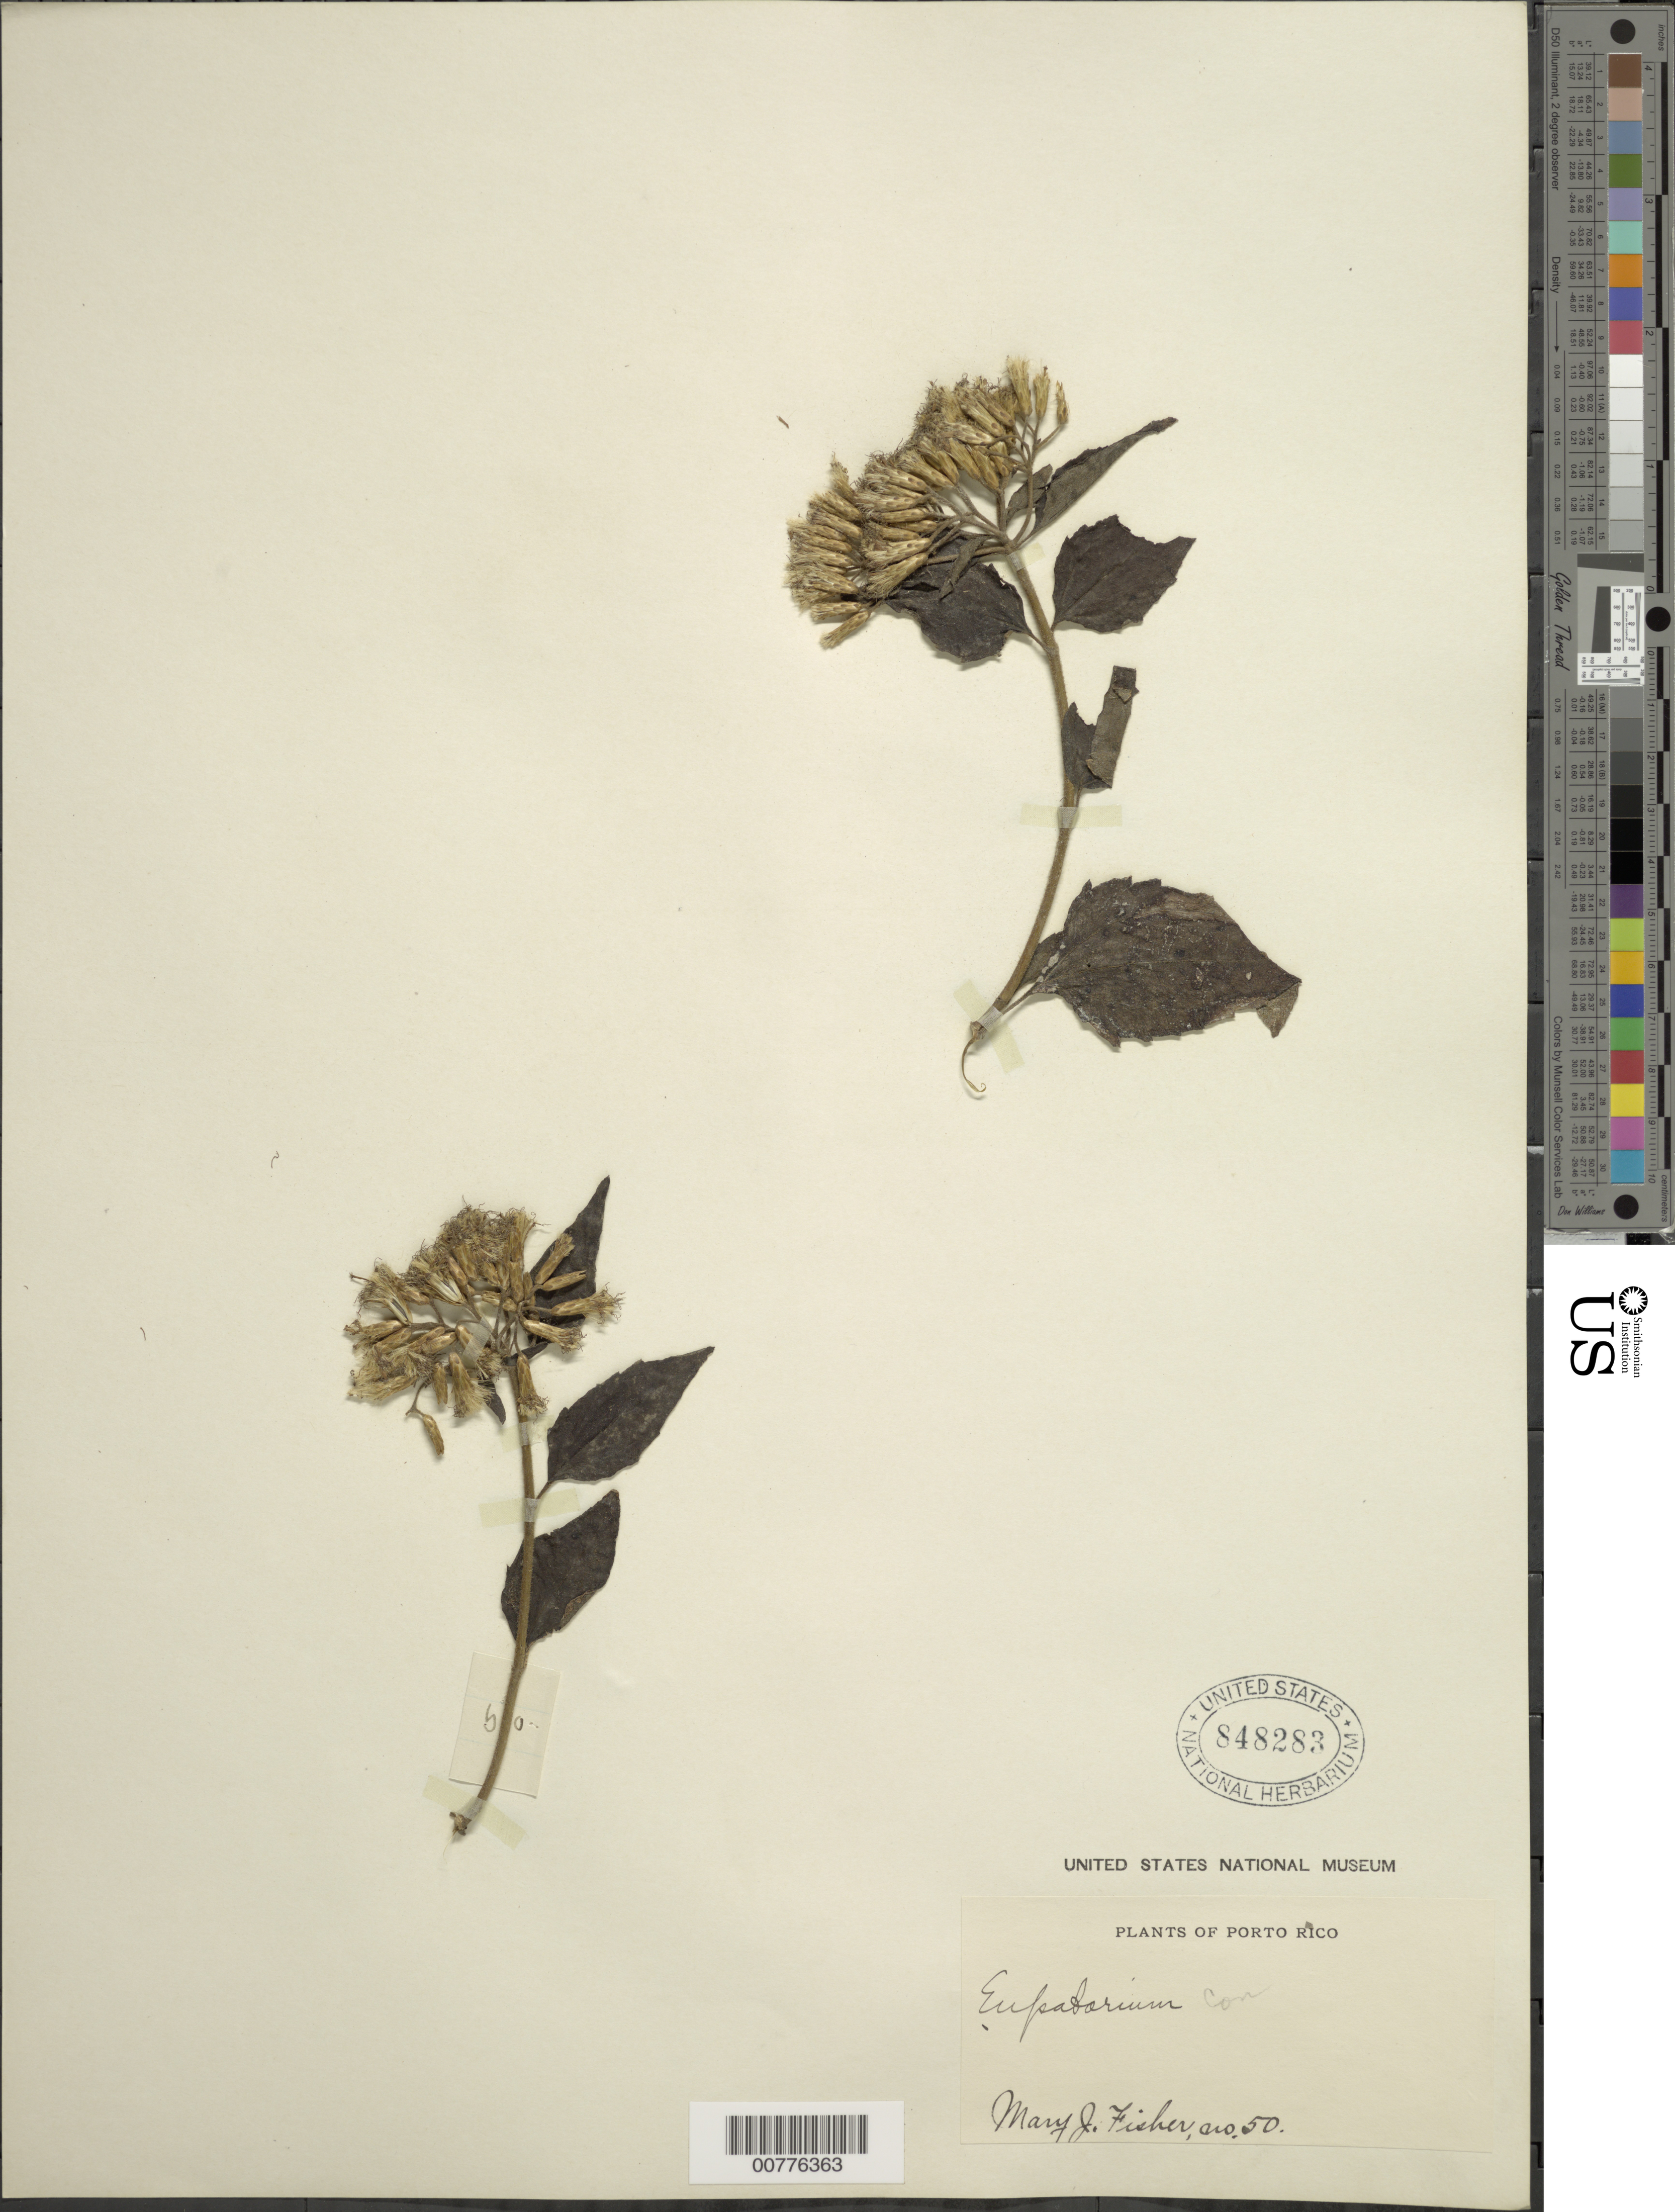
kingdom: Plantae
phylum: Tracheophyta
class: Magnoliopsida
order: Asterales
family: Asteraceae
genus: Chromolaena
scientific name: Chromolaena odorata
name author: (L.) R.M. King & H. Rob.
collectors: M. J. Fisher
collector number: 50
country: Puerto Rico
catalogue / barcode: US 848283